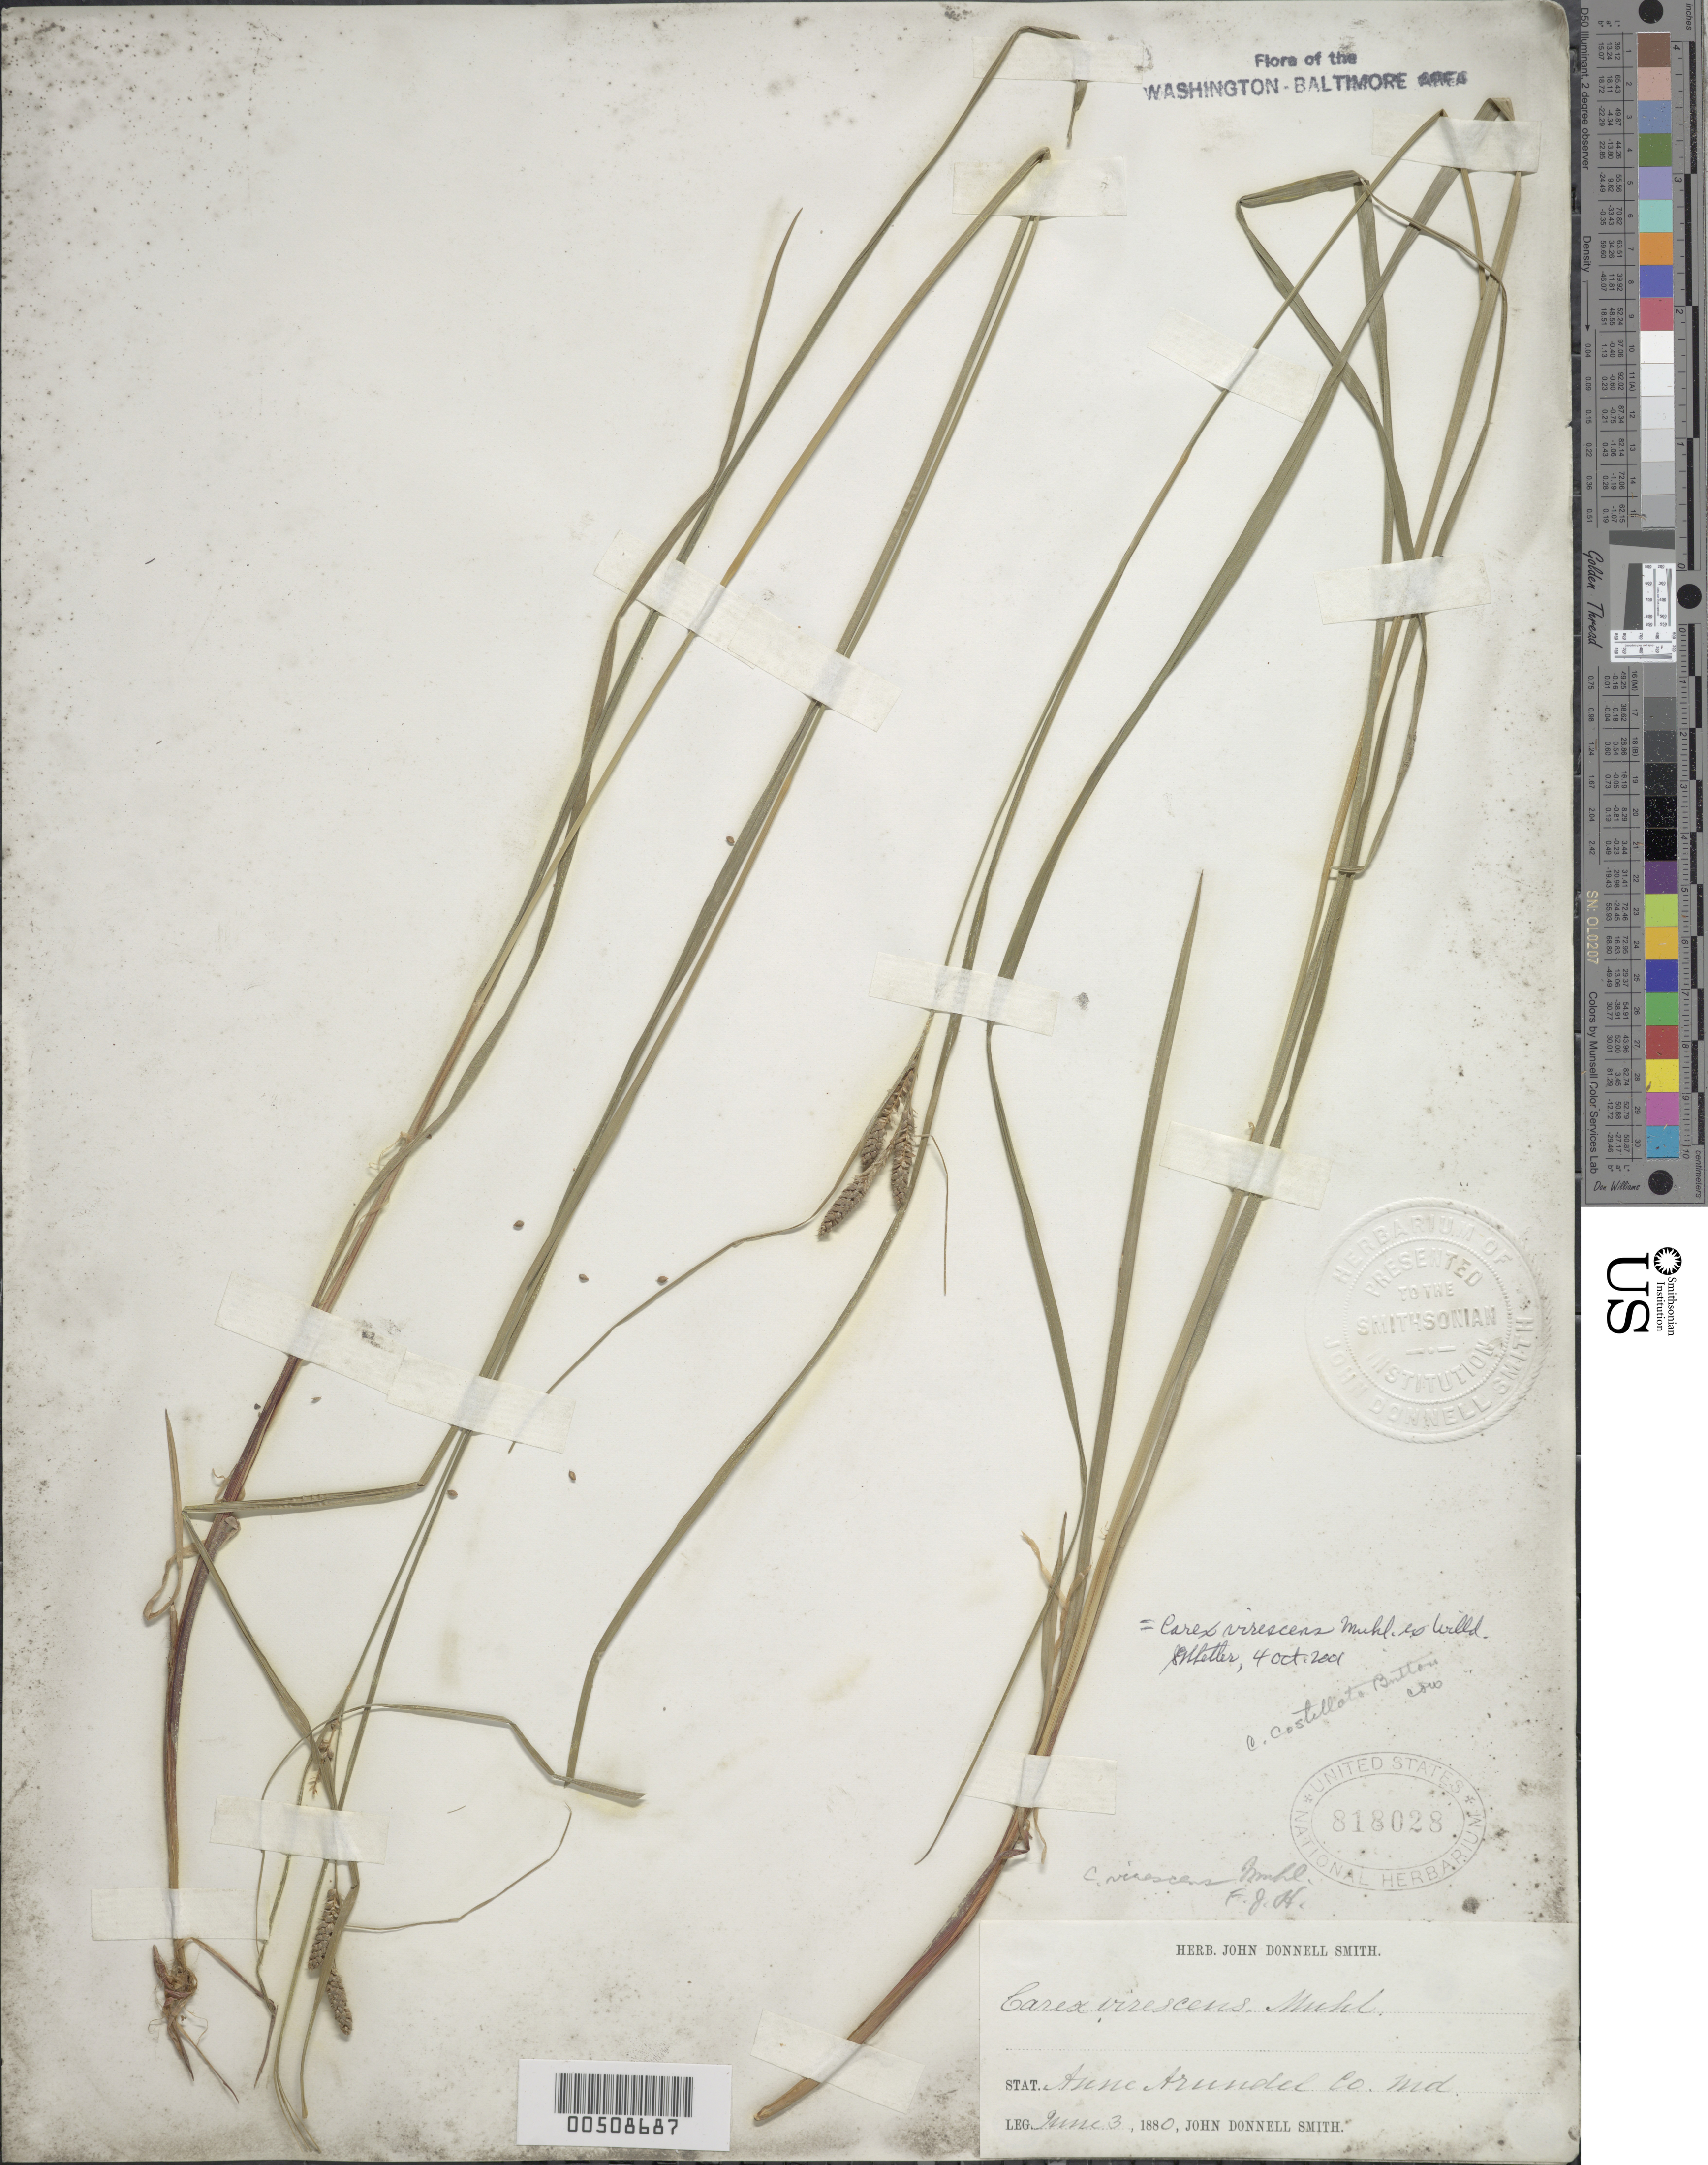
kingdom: Plantae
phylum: Tracheophyta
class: Liliopsida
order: Poales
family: Cyperaceae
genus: Carex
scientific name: Carex virescens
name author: Muhl. ex Willd.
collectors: J. Donnell Smith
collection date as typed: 03 Jun 1880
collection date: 1880-06-03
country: United States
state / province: Maryland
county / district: Anne Arundel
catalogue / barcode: US 818028